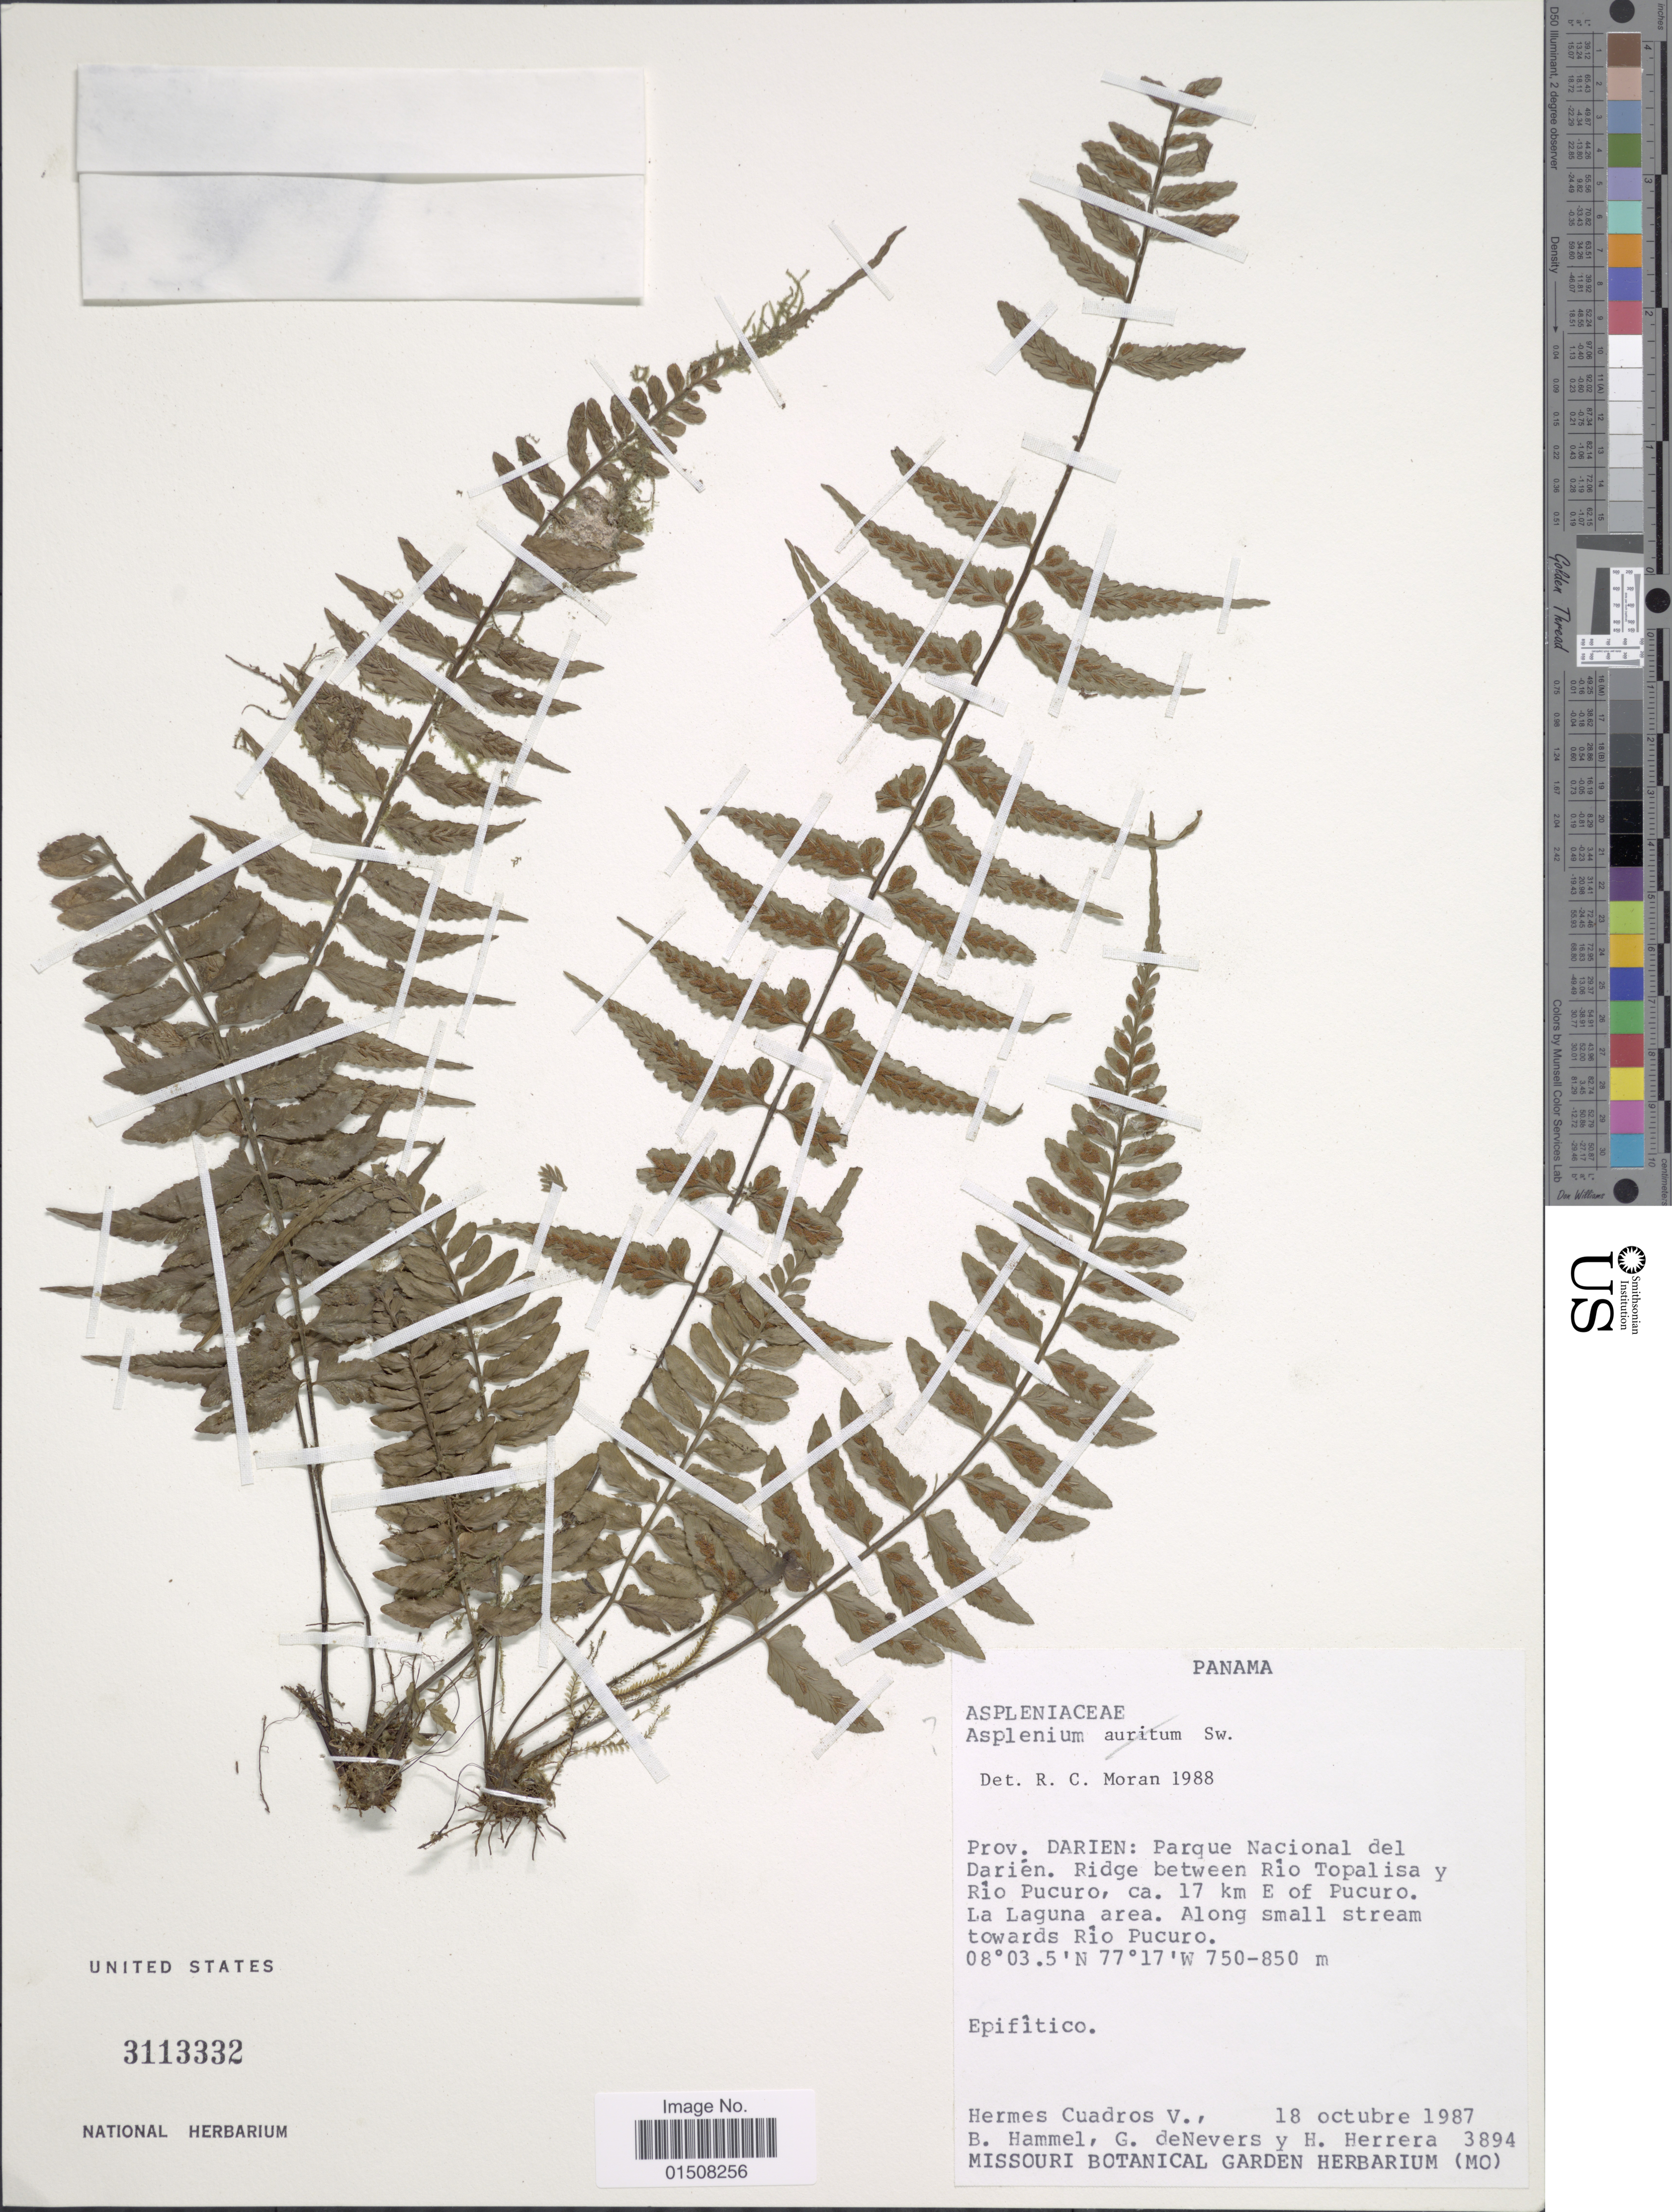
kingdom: Plantae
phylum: Tracheophyta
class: Polypodiopsida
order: Polypodiales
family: Aspleniaceae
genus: Asplenium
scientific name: Asplenium sp.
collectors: H. Cuadros V., B. Hammel, G. DeNevers & H. Herrera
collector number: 3894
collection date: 1987-10-18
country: Panama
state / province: Darién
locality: Parque Nacional del Darien, Ridge between Rio Topalisa y Rio Pucuro, ca. 17 km E of Pucuro La Laguna area, Along small stream towards Rio Pucuro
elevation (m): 750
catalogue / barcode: US 3113332